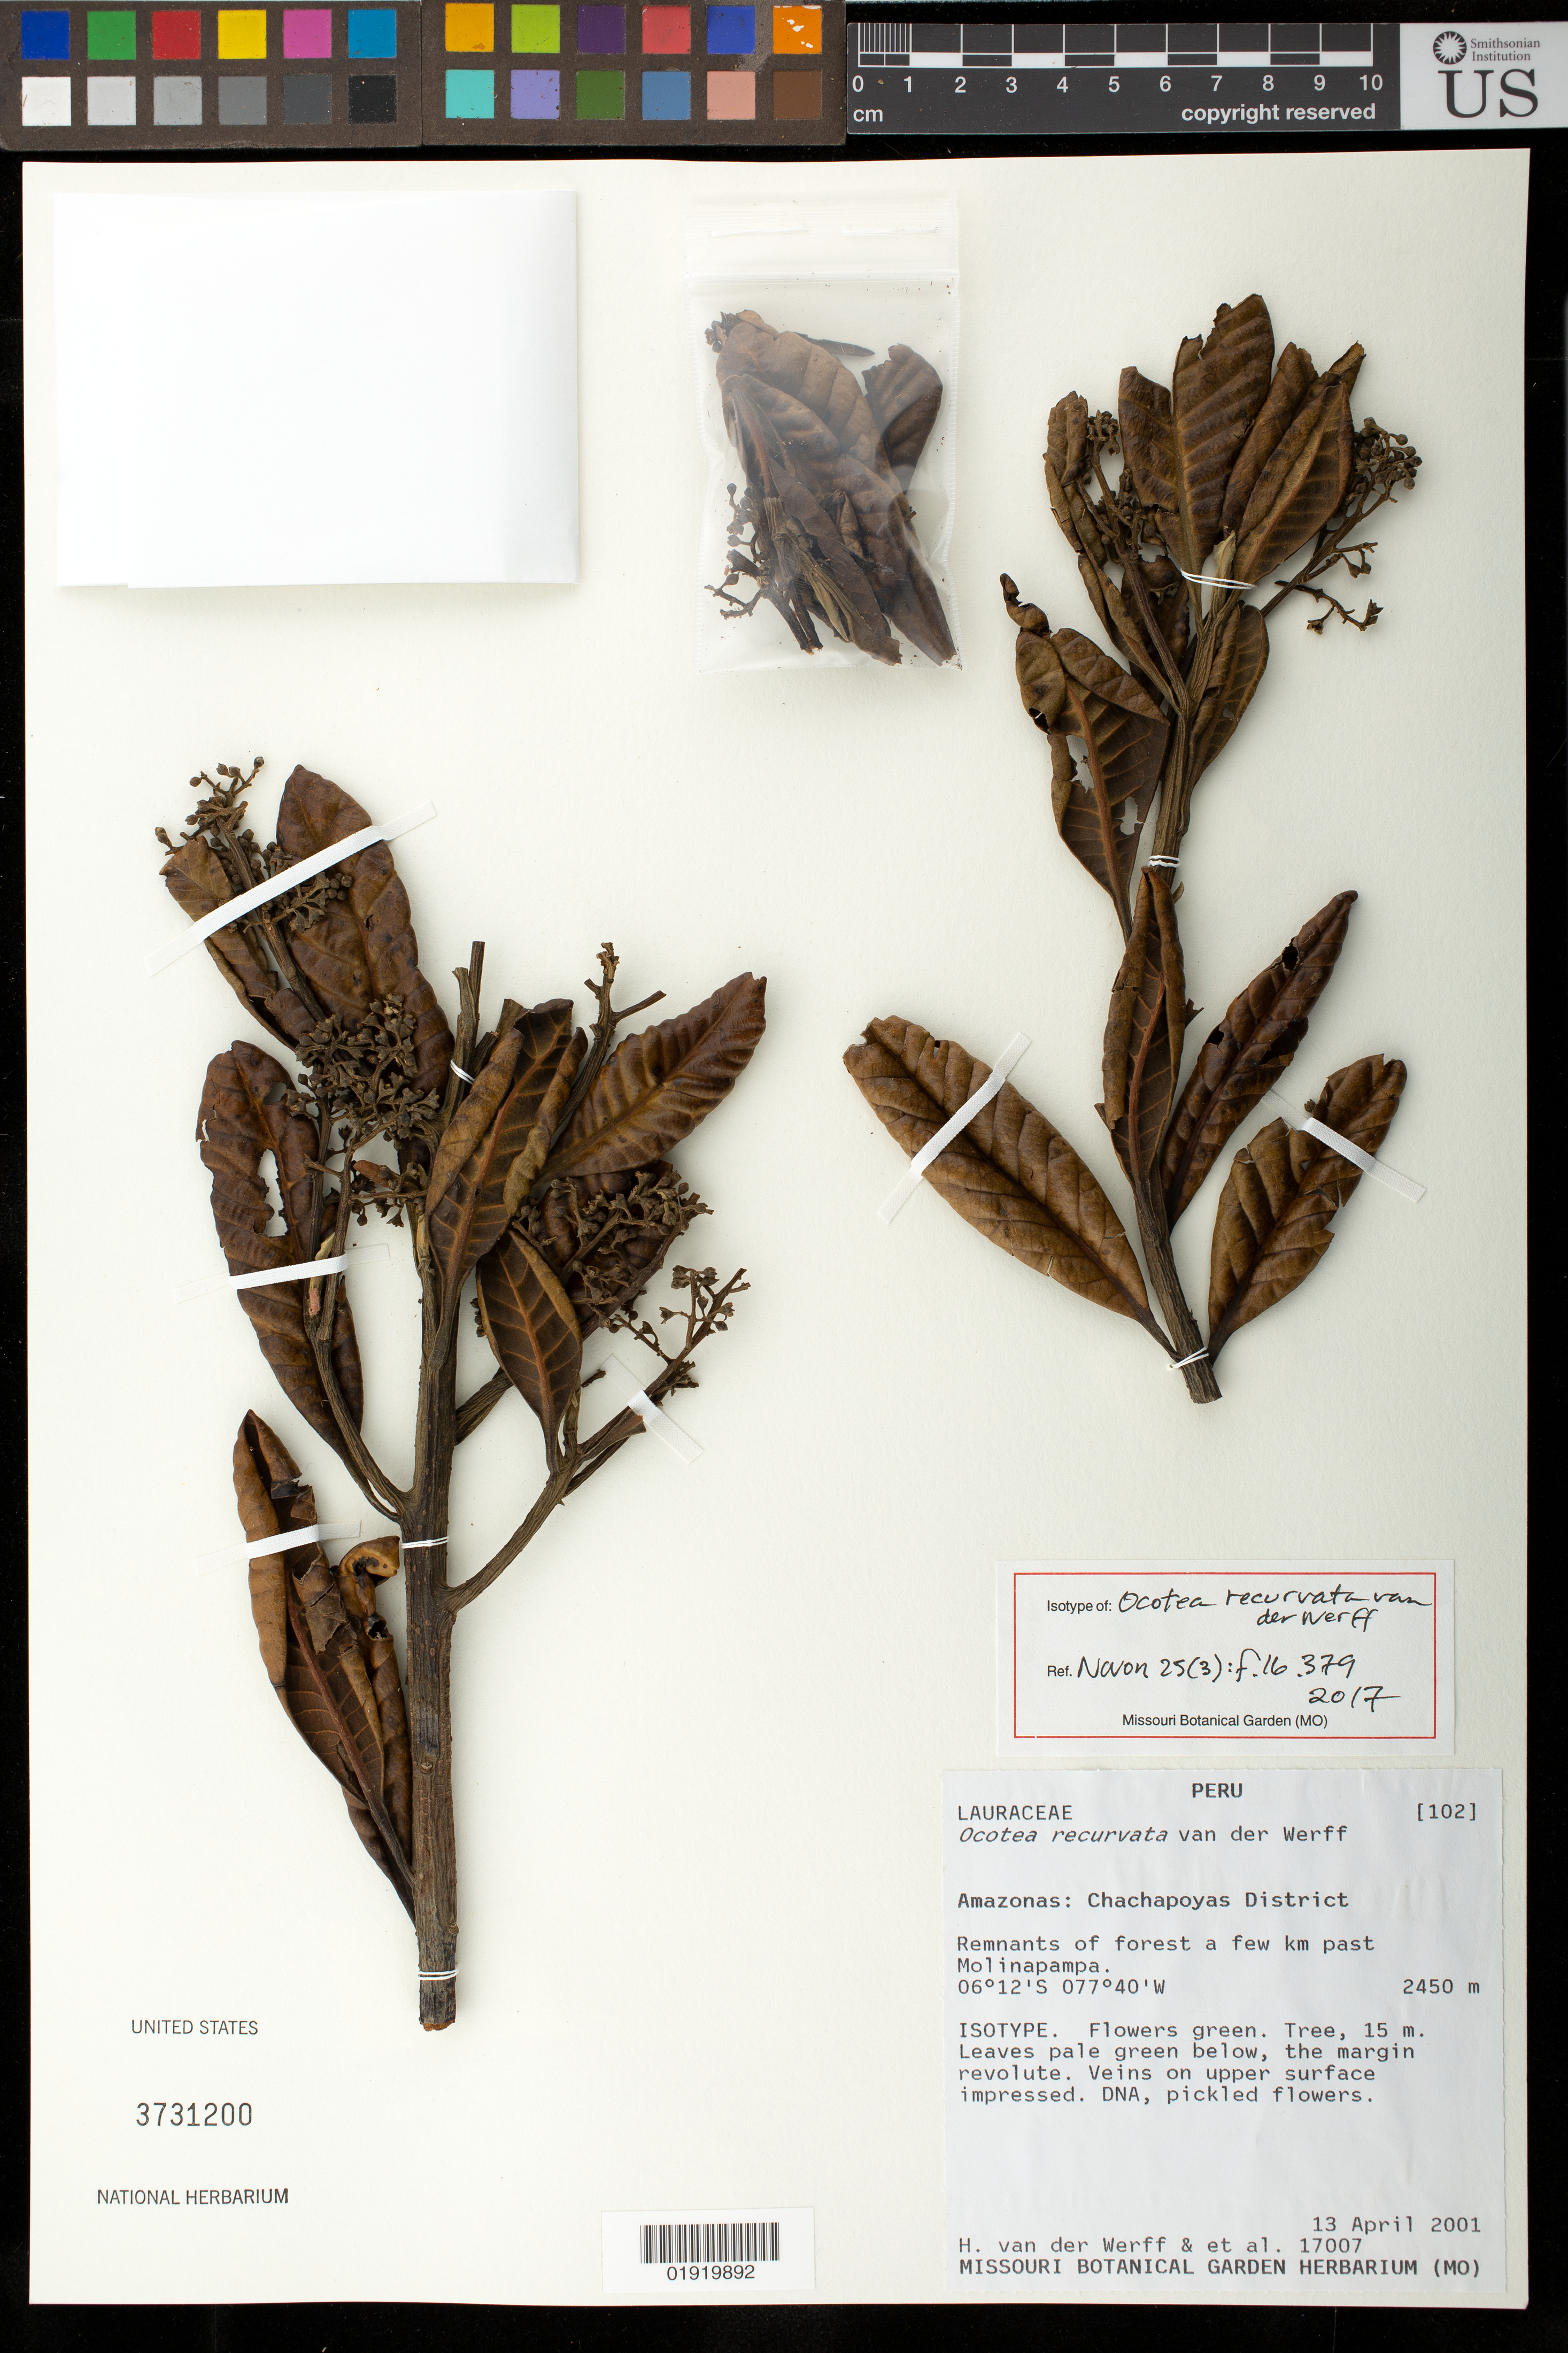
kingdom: Plantae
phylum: Tracheophyta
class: Magnoliopsida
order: Laurales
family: Lauraceae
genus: Ocotea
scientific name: Ocotea recurvata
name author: van der Werff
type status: Isotype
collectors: H. van der Werff et al.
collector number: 17007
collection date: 2001-04-13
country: Peru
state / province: Amazonas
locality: Amazonas: Chachapoyas District. Remnants of forest a few km past Molinapampa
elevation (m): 2450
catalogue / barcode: US 3731200